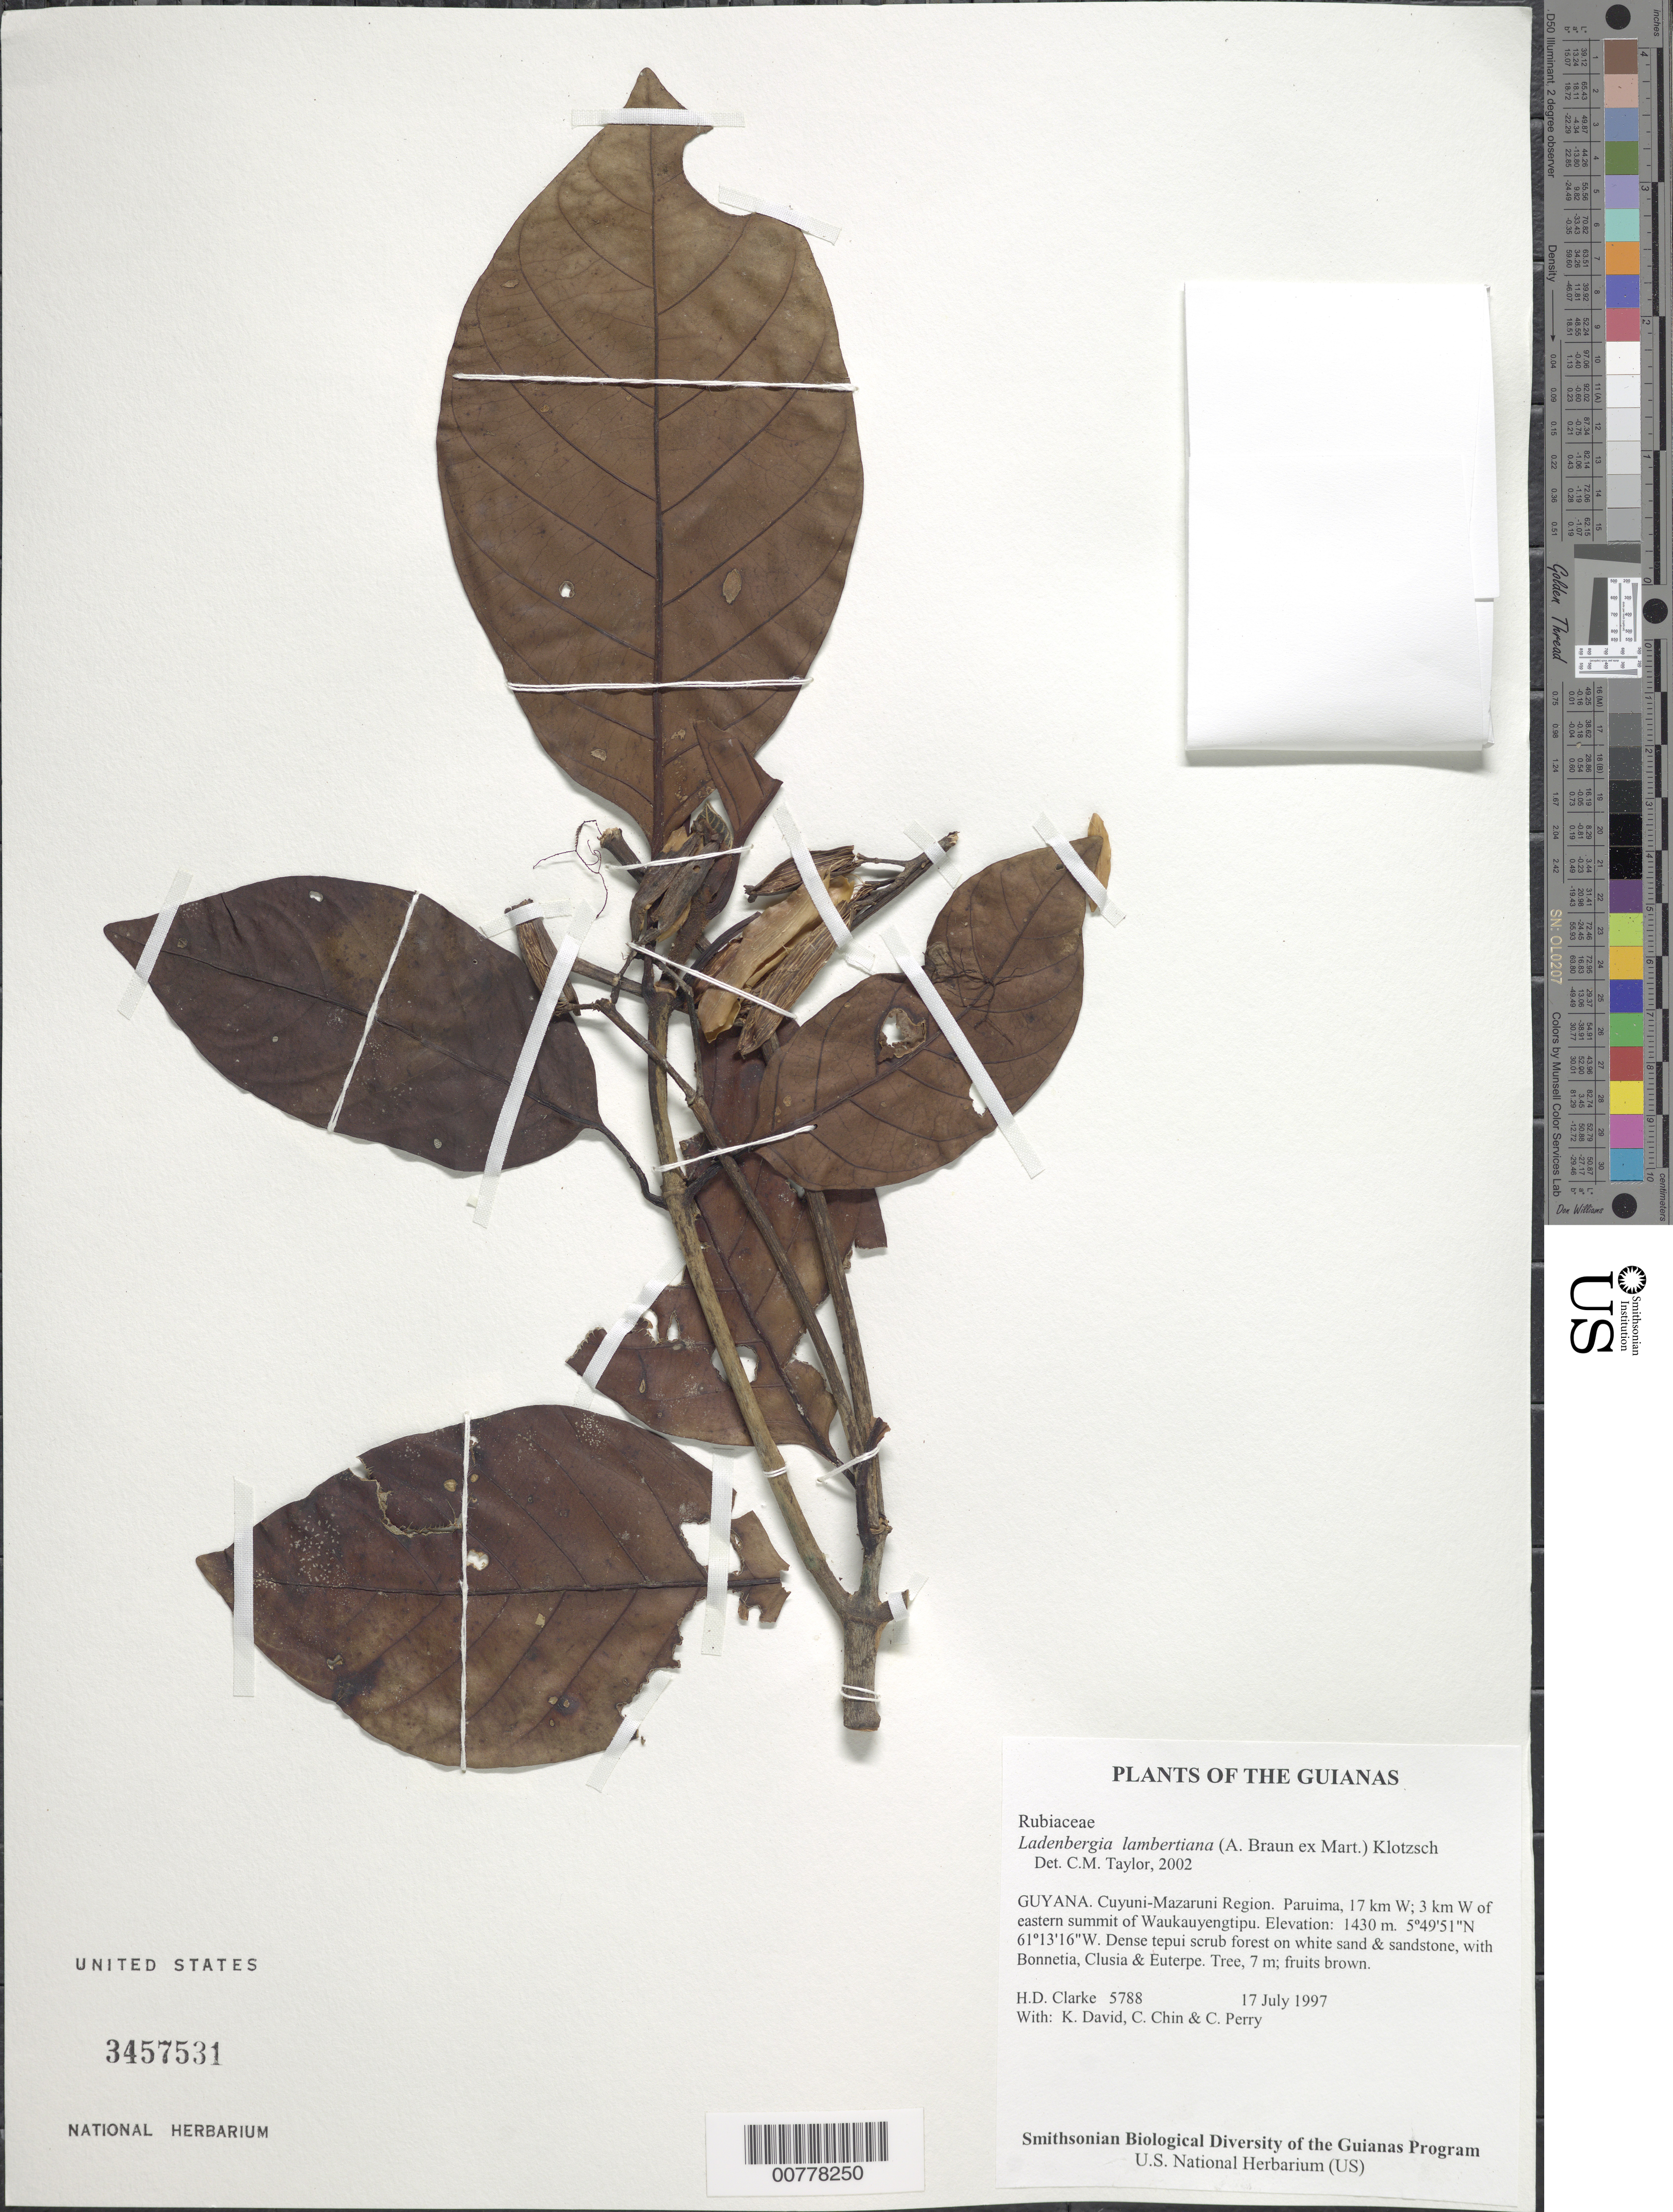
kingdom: Plantae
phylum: Tracheophyta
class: Magnoliopsida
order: Gentianales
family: Rubiaceae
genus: Ladenbergia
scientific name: Ladenbergia lambertiana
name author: (A. Braun ex Mart.) Klotzsch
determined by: Taylor, Charlotte M.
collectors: H. D. Clarke, K. David, C. Chin & C. Perry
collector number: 5788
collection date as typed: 17 July 1997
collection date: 1997-07-17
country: Guyana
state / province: Cuyuni-Mazaruni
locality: Paruima, 17 km W; 3 km W of eastern summit of Waukauyengtipu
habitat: Dense tepui scrub forest on white sand & sandstone, with Bonnetia, Clusia & Euterpe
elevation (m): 1430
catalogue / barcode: US 3457531